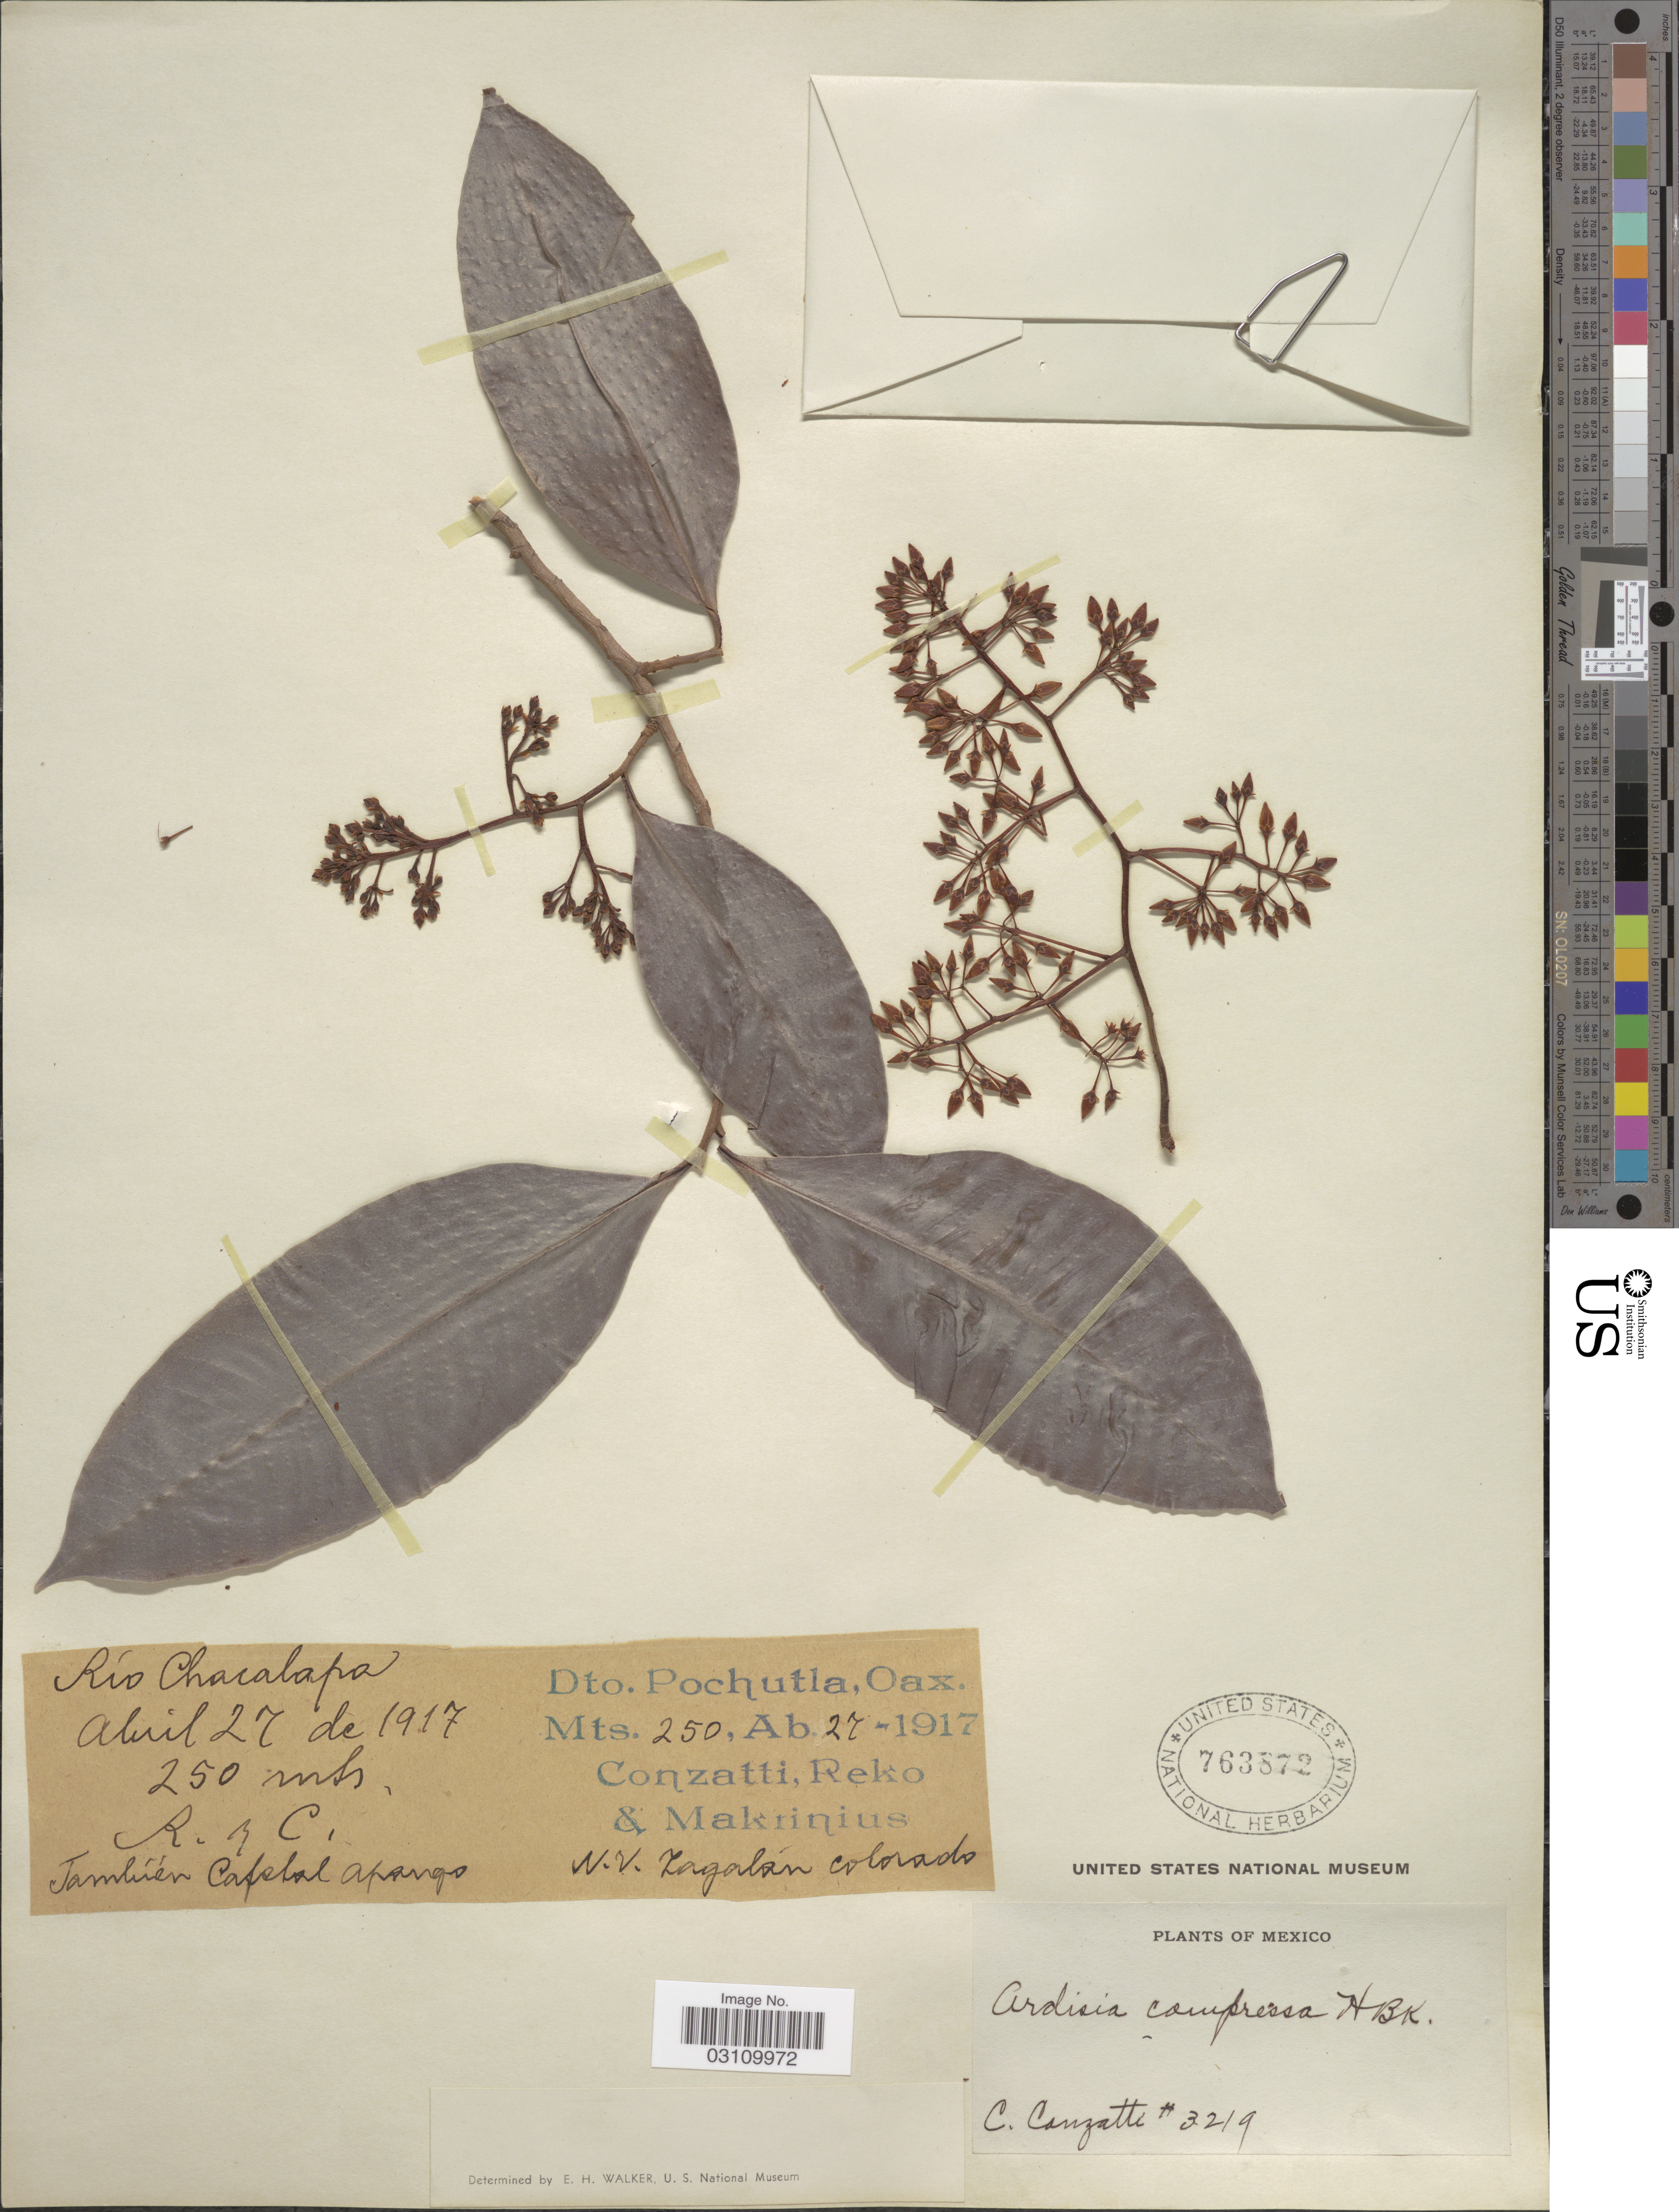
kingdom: Plantae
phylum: Tracheophyta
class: Magnoliopsida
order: Ericales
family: Primulaceae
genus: Ardisia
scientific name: Ardisia compressa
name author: Kunth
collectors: C. Conzalli, -. Reko & -. Makrinius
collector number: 3219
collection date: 1917-04-27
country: Mexico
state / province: Oaxaca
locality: Dto. Pochutla. Río Chacalapa.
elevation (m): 250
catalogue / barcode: US 763872